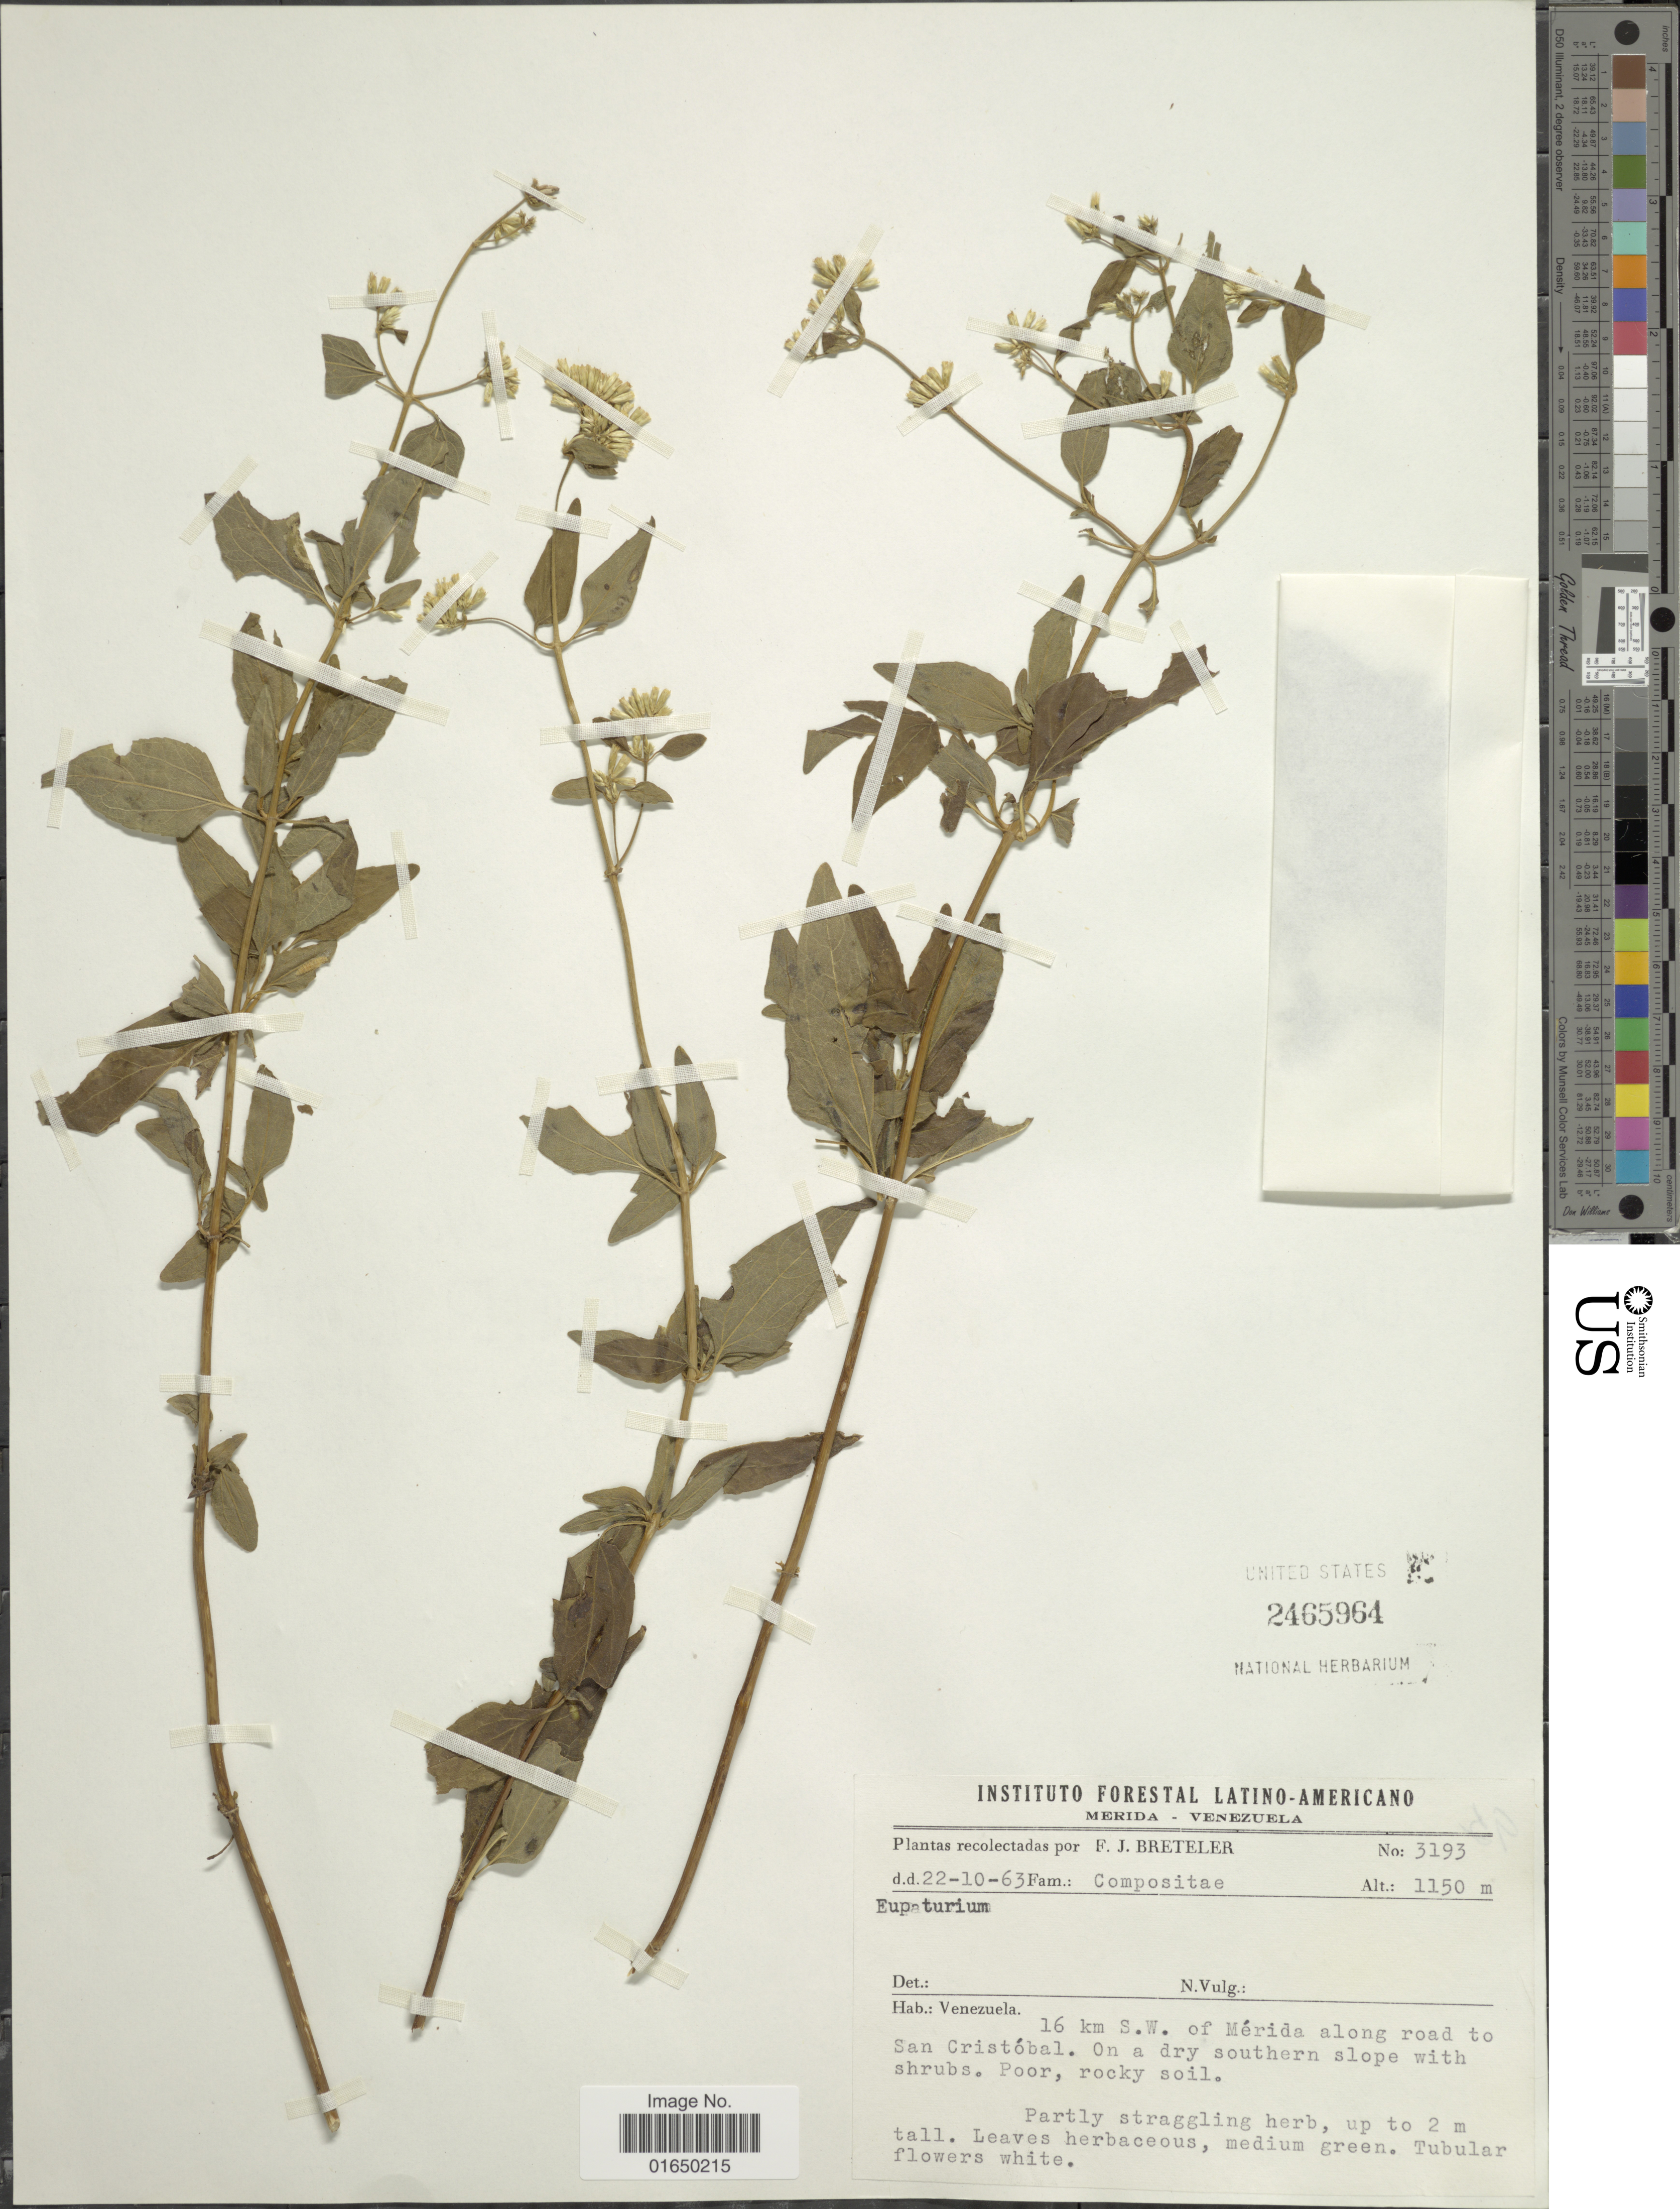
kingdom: Plantae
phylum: Tracheophyta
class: Magnoliopsida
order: Asterales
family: Asteraceae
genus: Condylidium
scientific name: Condylidium iresinoides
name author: (Kunth) R.M. King & H. Rob.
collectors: F. J. Breteler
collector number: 3193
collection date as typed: Transcribed d/m/y: 22/10/63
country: Venezuela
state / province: Mérida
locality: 16 km S.W. of Mérida along road to San Cristobal. On a dry southern slope with shrubs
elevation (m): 1150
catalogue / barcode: US 2465964